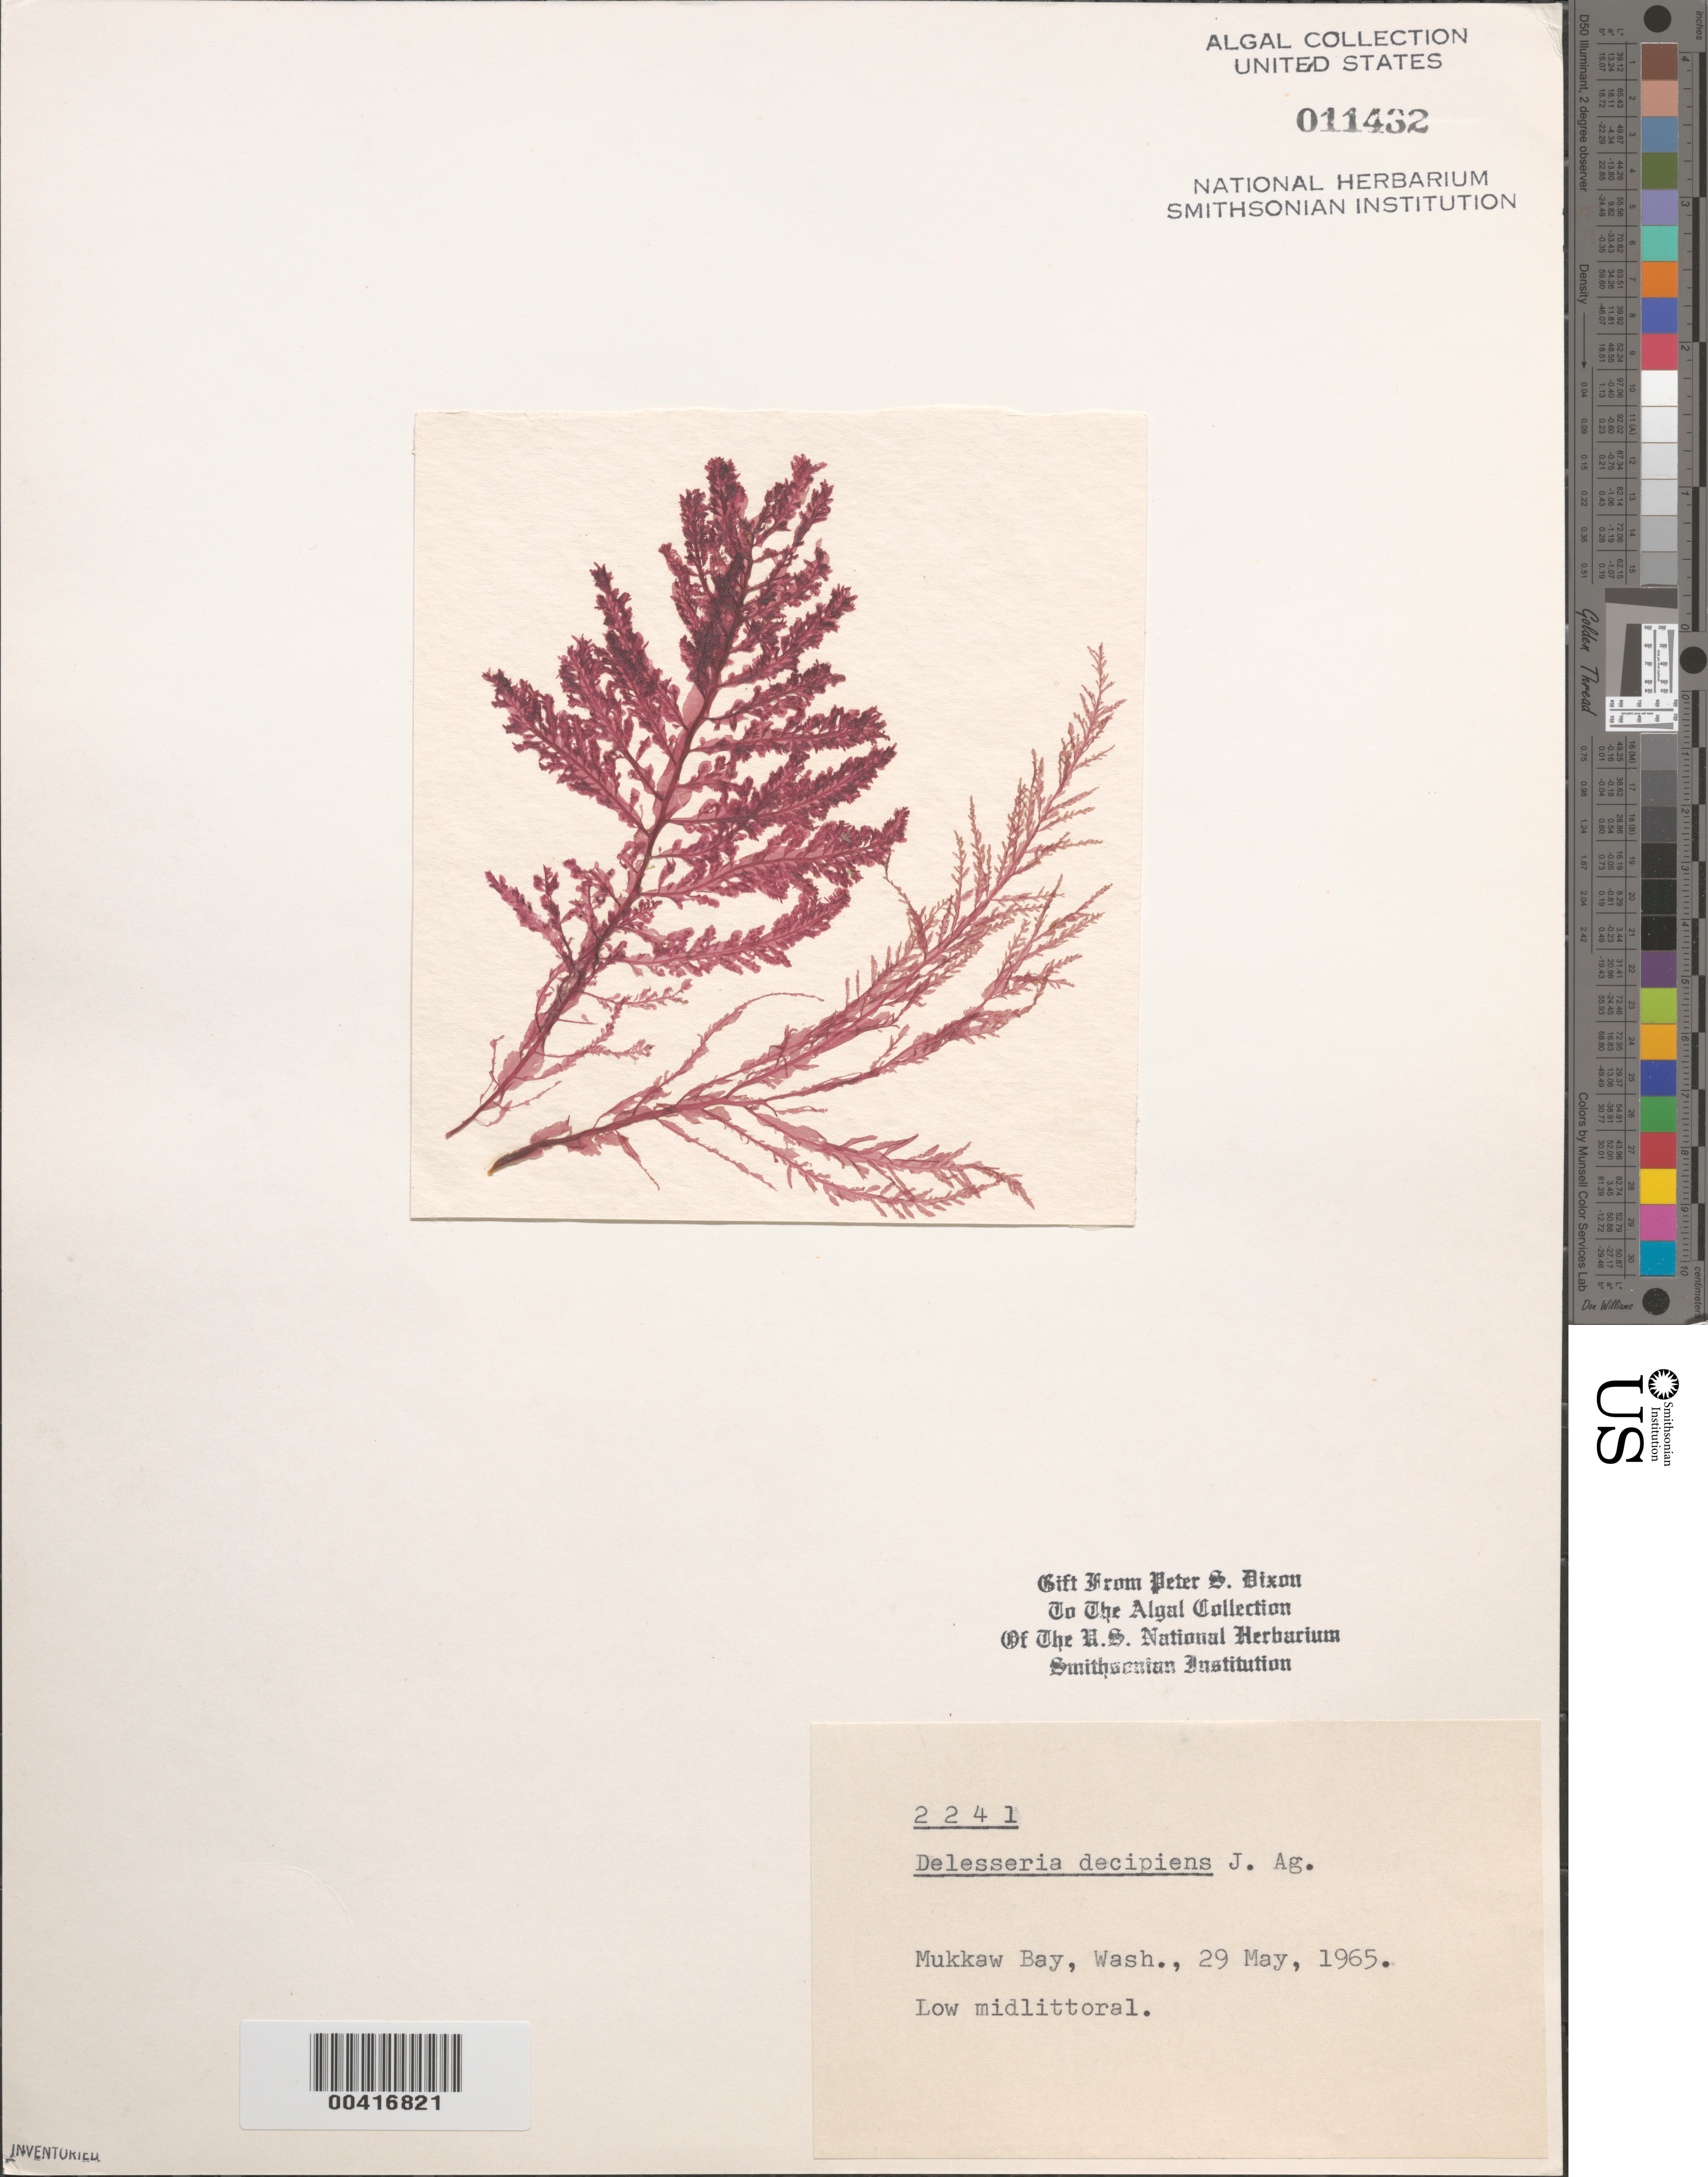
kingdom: Plantae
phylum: Rhodophyta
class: Florideophyceae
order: Ceramiales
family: Delesseriaceae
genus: Cumathamnion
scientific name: Cumathamnion decipiens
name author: (J. Agardh) M.J. Wynne & G.W. Saunders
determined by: Algae name updating Project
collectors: P. S. Dixon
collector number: PSD 2241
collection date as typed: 29 May 1965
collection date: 1965-05-29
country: United States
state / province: Washington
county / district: Clallam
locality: Mukkaw Bay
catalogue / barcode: US 11432